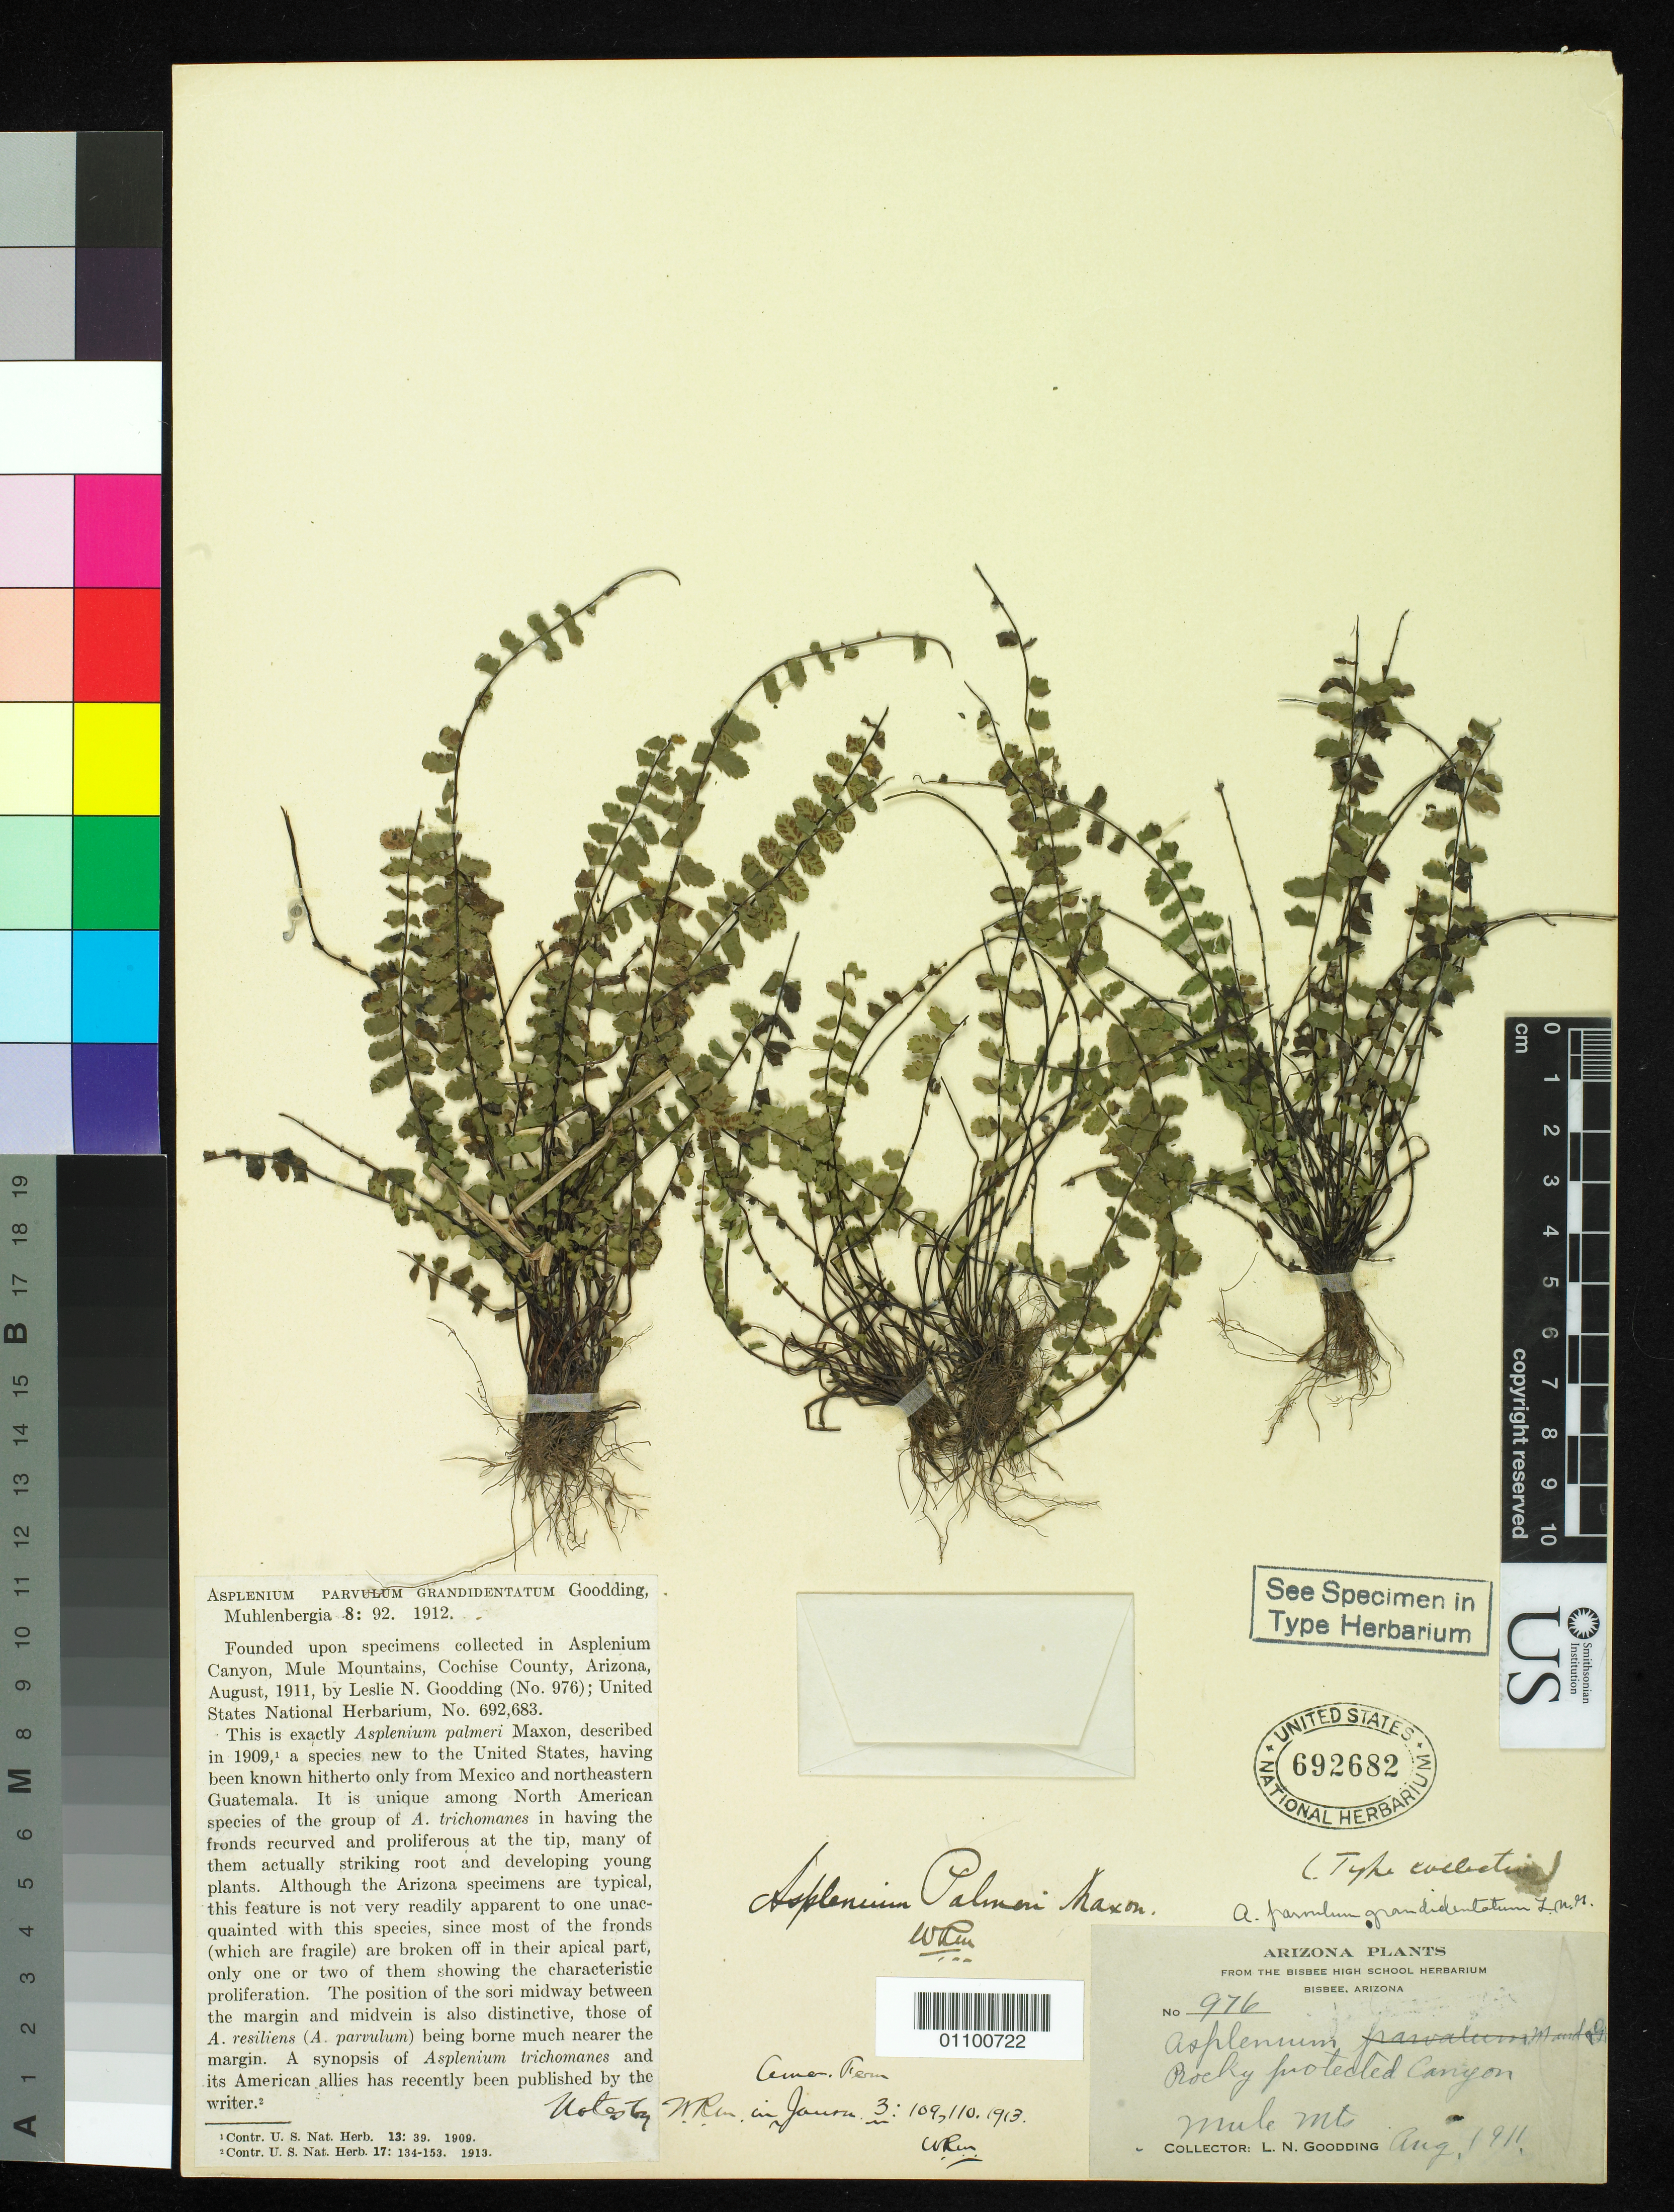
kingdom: Plantae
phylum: Tracheophyta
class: Polypodiopsida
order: Polypodiales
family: Aspleniaceae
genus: Asplenium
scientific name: Asplenium parvulum var. grandidentatum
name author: Goodd.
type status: Type Collection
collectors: L. N. Goodding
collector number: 976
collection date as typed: Aug 1911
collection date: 1911-08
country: United States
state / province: Arizona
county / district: Cochise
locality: Bisbee, Mule Mountains.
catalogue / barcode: US 692682